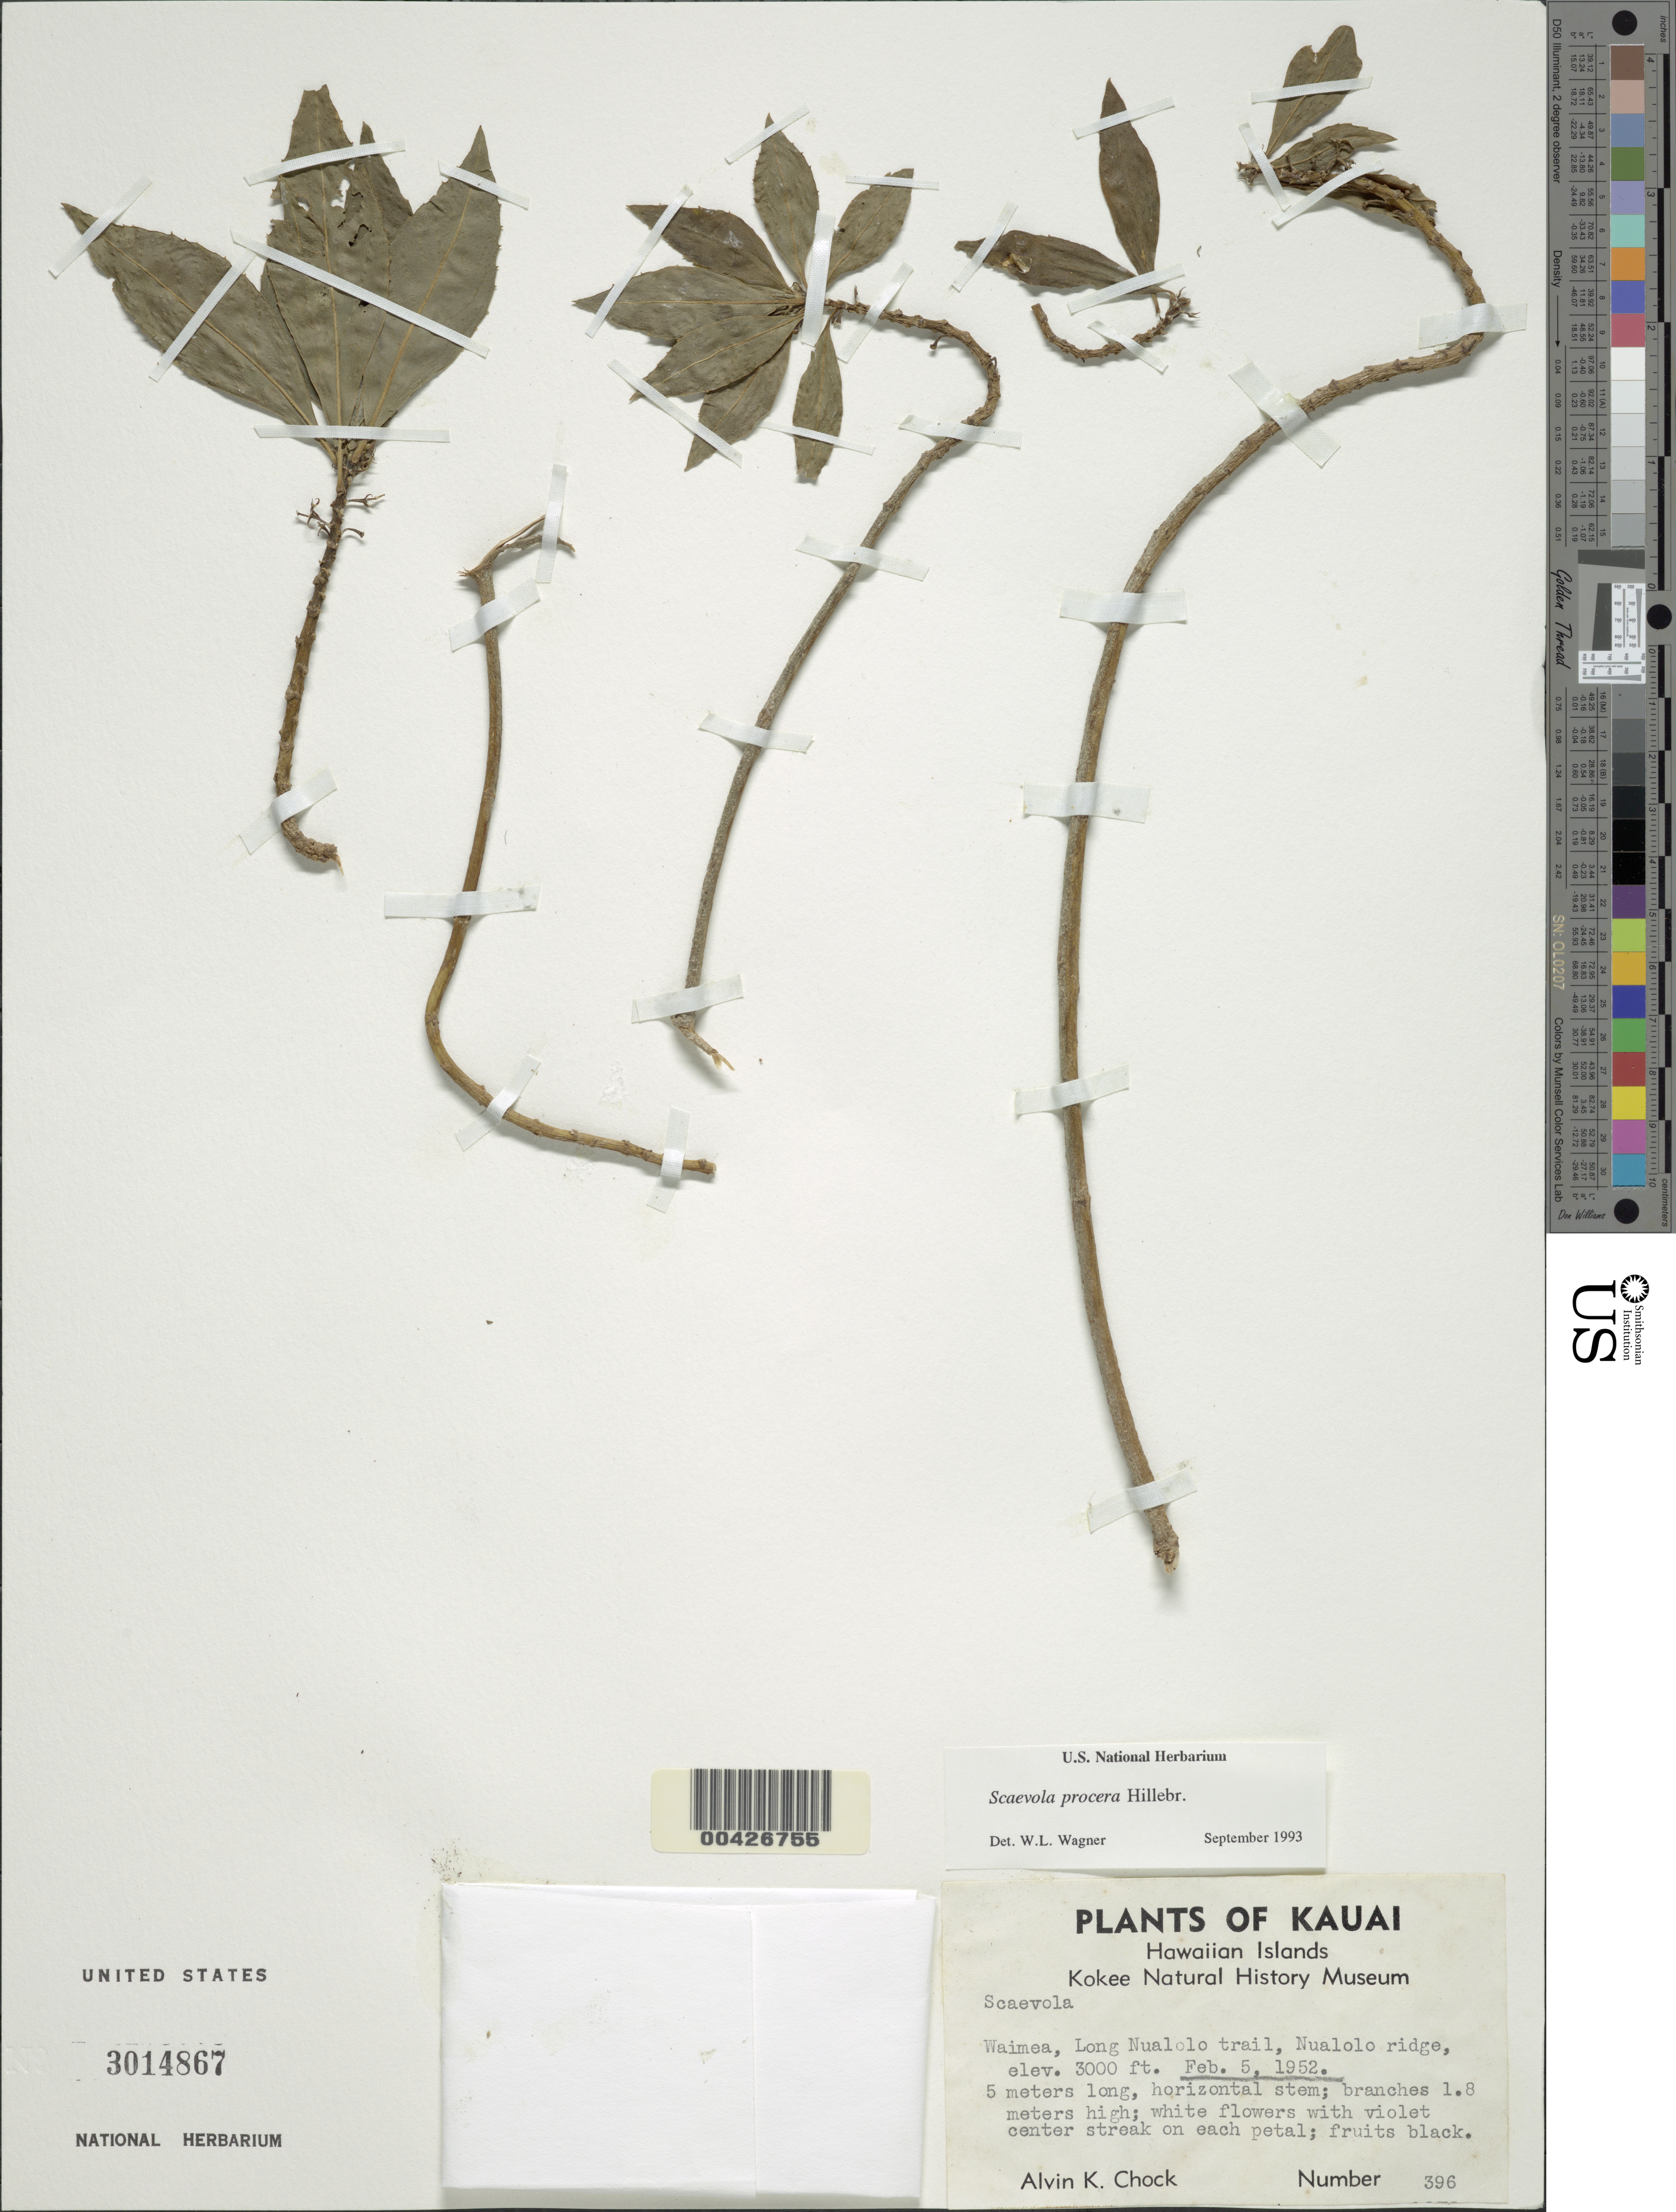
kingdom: Plantae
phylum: Tracheophyta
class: Magnoliopsida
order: Asterales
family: Goodeniaceae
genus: Scaevola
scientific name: Scaevola procera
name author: Hillebr.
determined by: Wagner, W. L., (BOT), Smithsonian Institution - National Museum of Natural History (UNITED STATES)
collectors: A. Chock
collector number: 396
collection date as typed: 5 Feb 1952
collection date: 1952-02-05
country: United States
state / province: Hawaii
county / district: Kauai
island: Kaua'i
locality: Waimea, Long Nualolo trail, Nualolo ridge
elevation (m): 914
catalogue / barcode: US 3014867